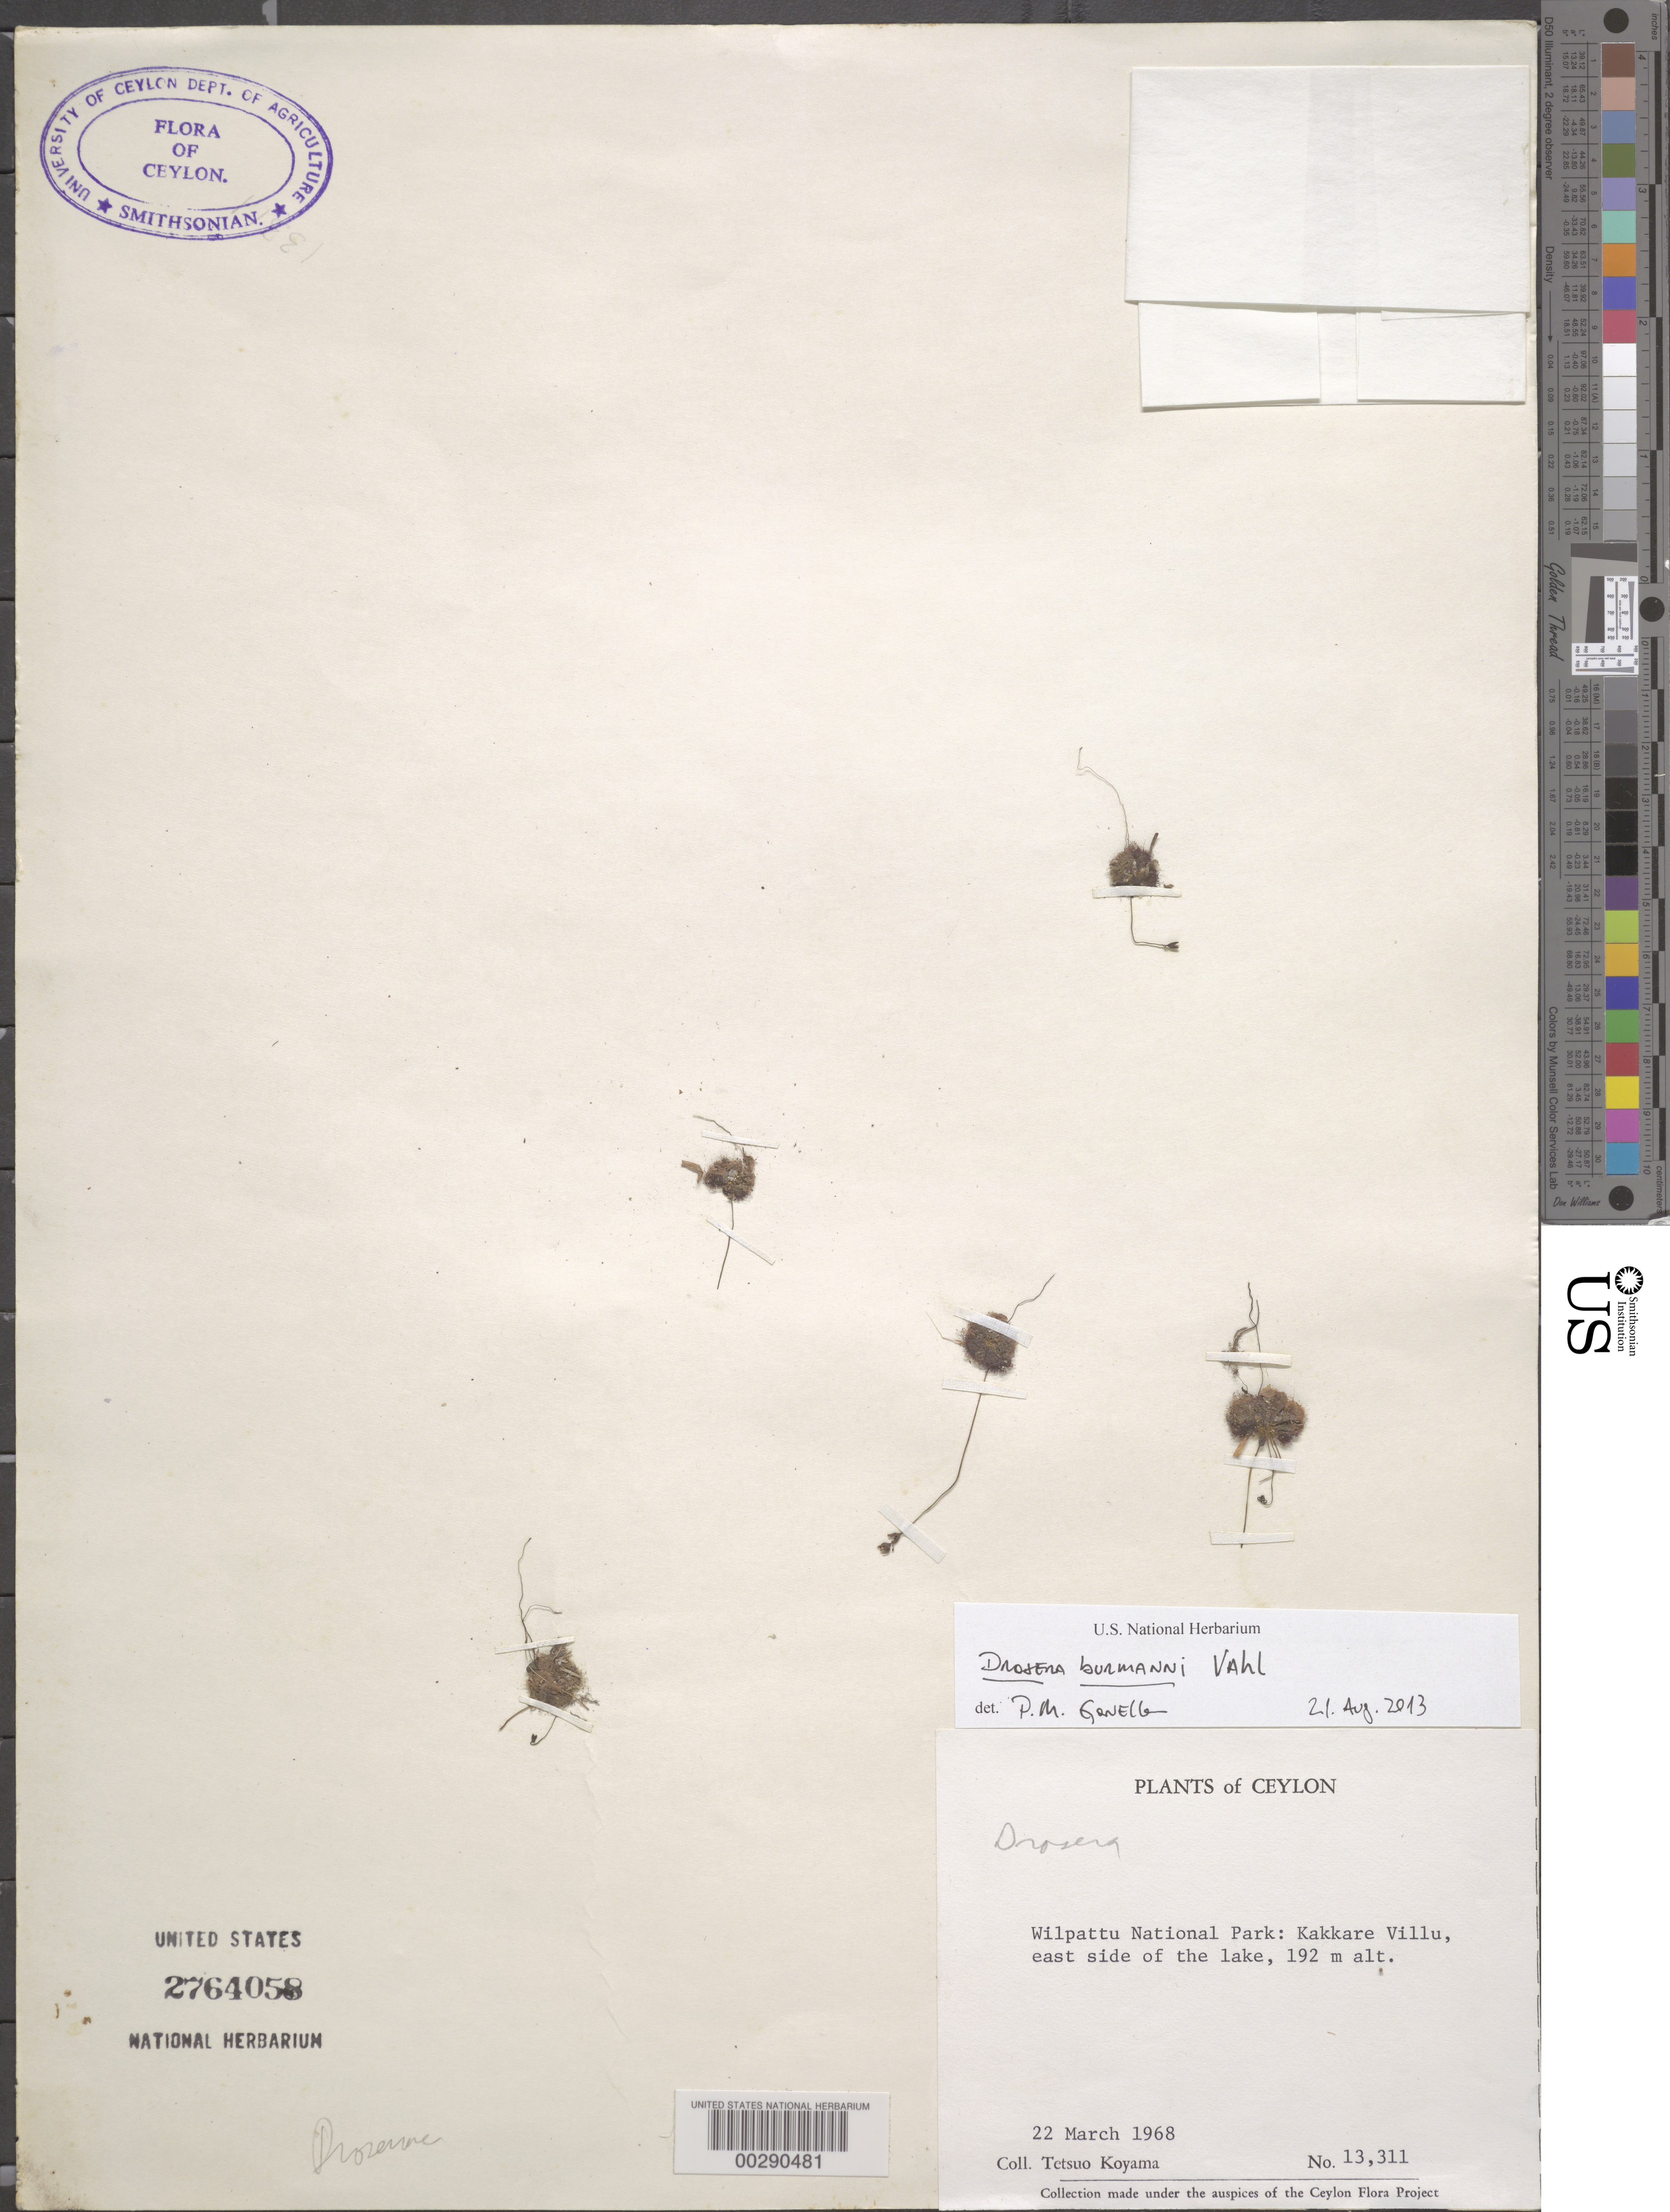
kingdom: Plantae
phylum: Tracheophyta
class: Magnoliopsida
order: Caryophyllales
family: Droseraceae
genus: Drosera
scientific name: Drosera burmanni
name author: Vahl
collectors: T. Koyama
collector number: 13311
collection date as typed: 22 Mar 1968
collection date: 1968-03-22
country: Sri Lanka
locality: Wilpattu Nat'l Park, Kakkare Villu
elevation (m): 192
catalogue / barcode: US 2764058